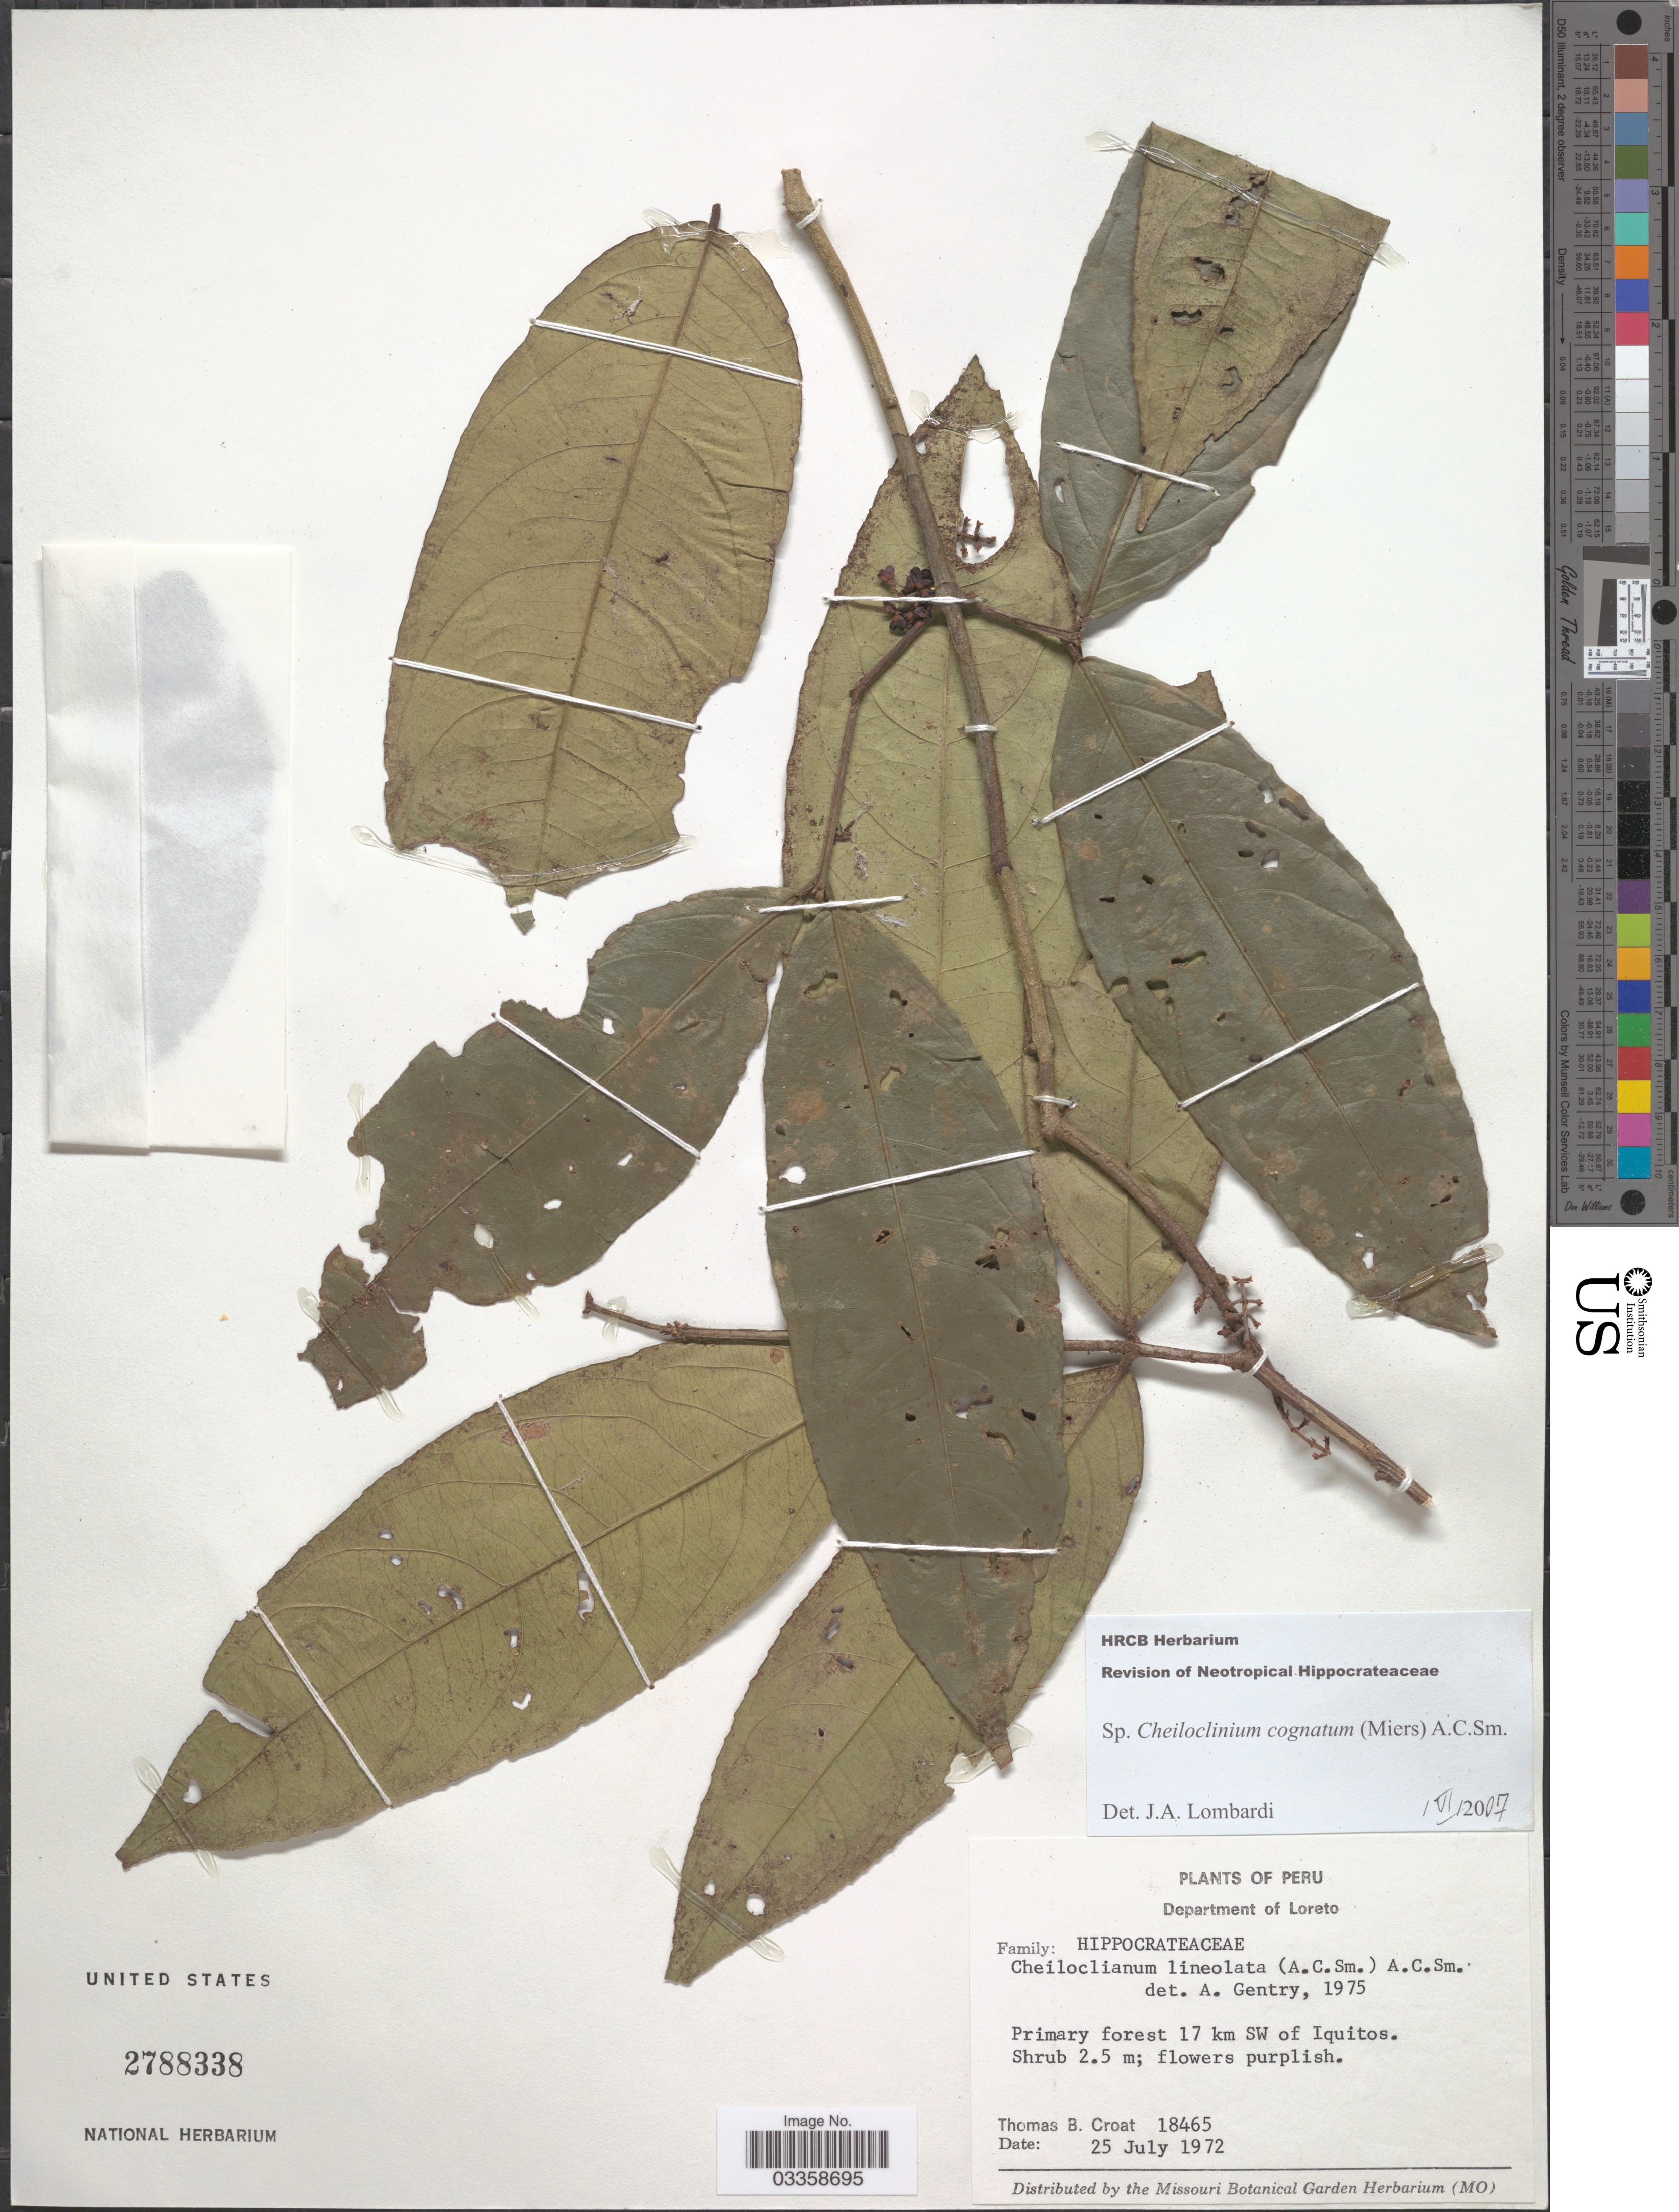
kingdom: Plantae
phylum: Tracheophyta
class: Magnoliopsida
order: Celastrales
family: Celastraceae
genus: Cheiloclinium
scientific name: Cheiloclinium cognatum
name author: (Miers) A.C. Sm.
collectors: T. B. Croat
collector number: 18465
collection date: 1972-07-25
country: Peru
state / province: Loreto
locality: Department of Loreto, Primary forest 17 km SW of Iquitos.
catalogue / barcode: US 2788338